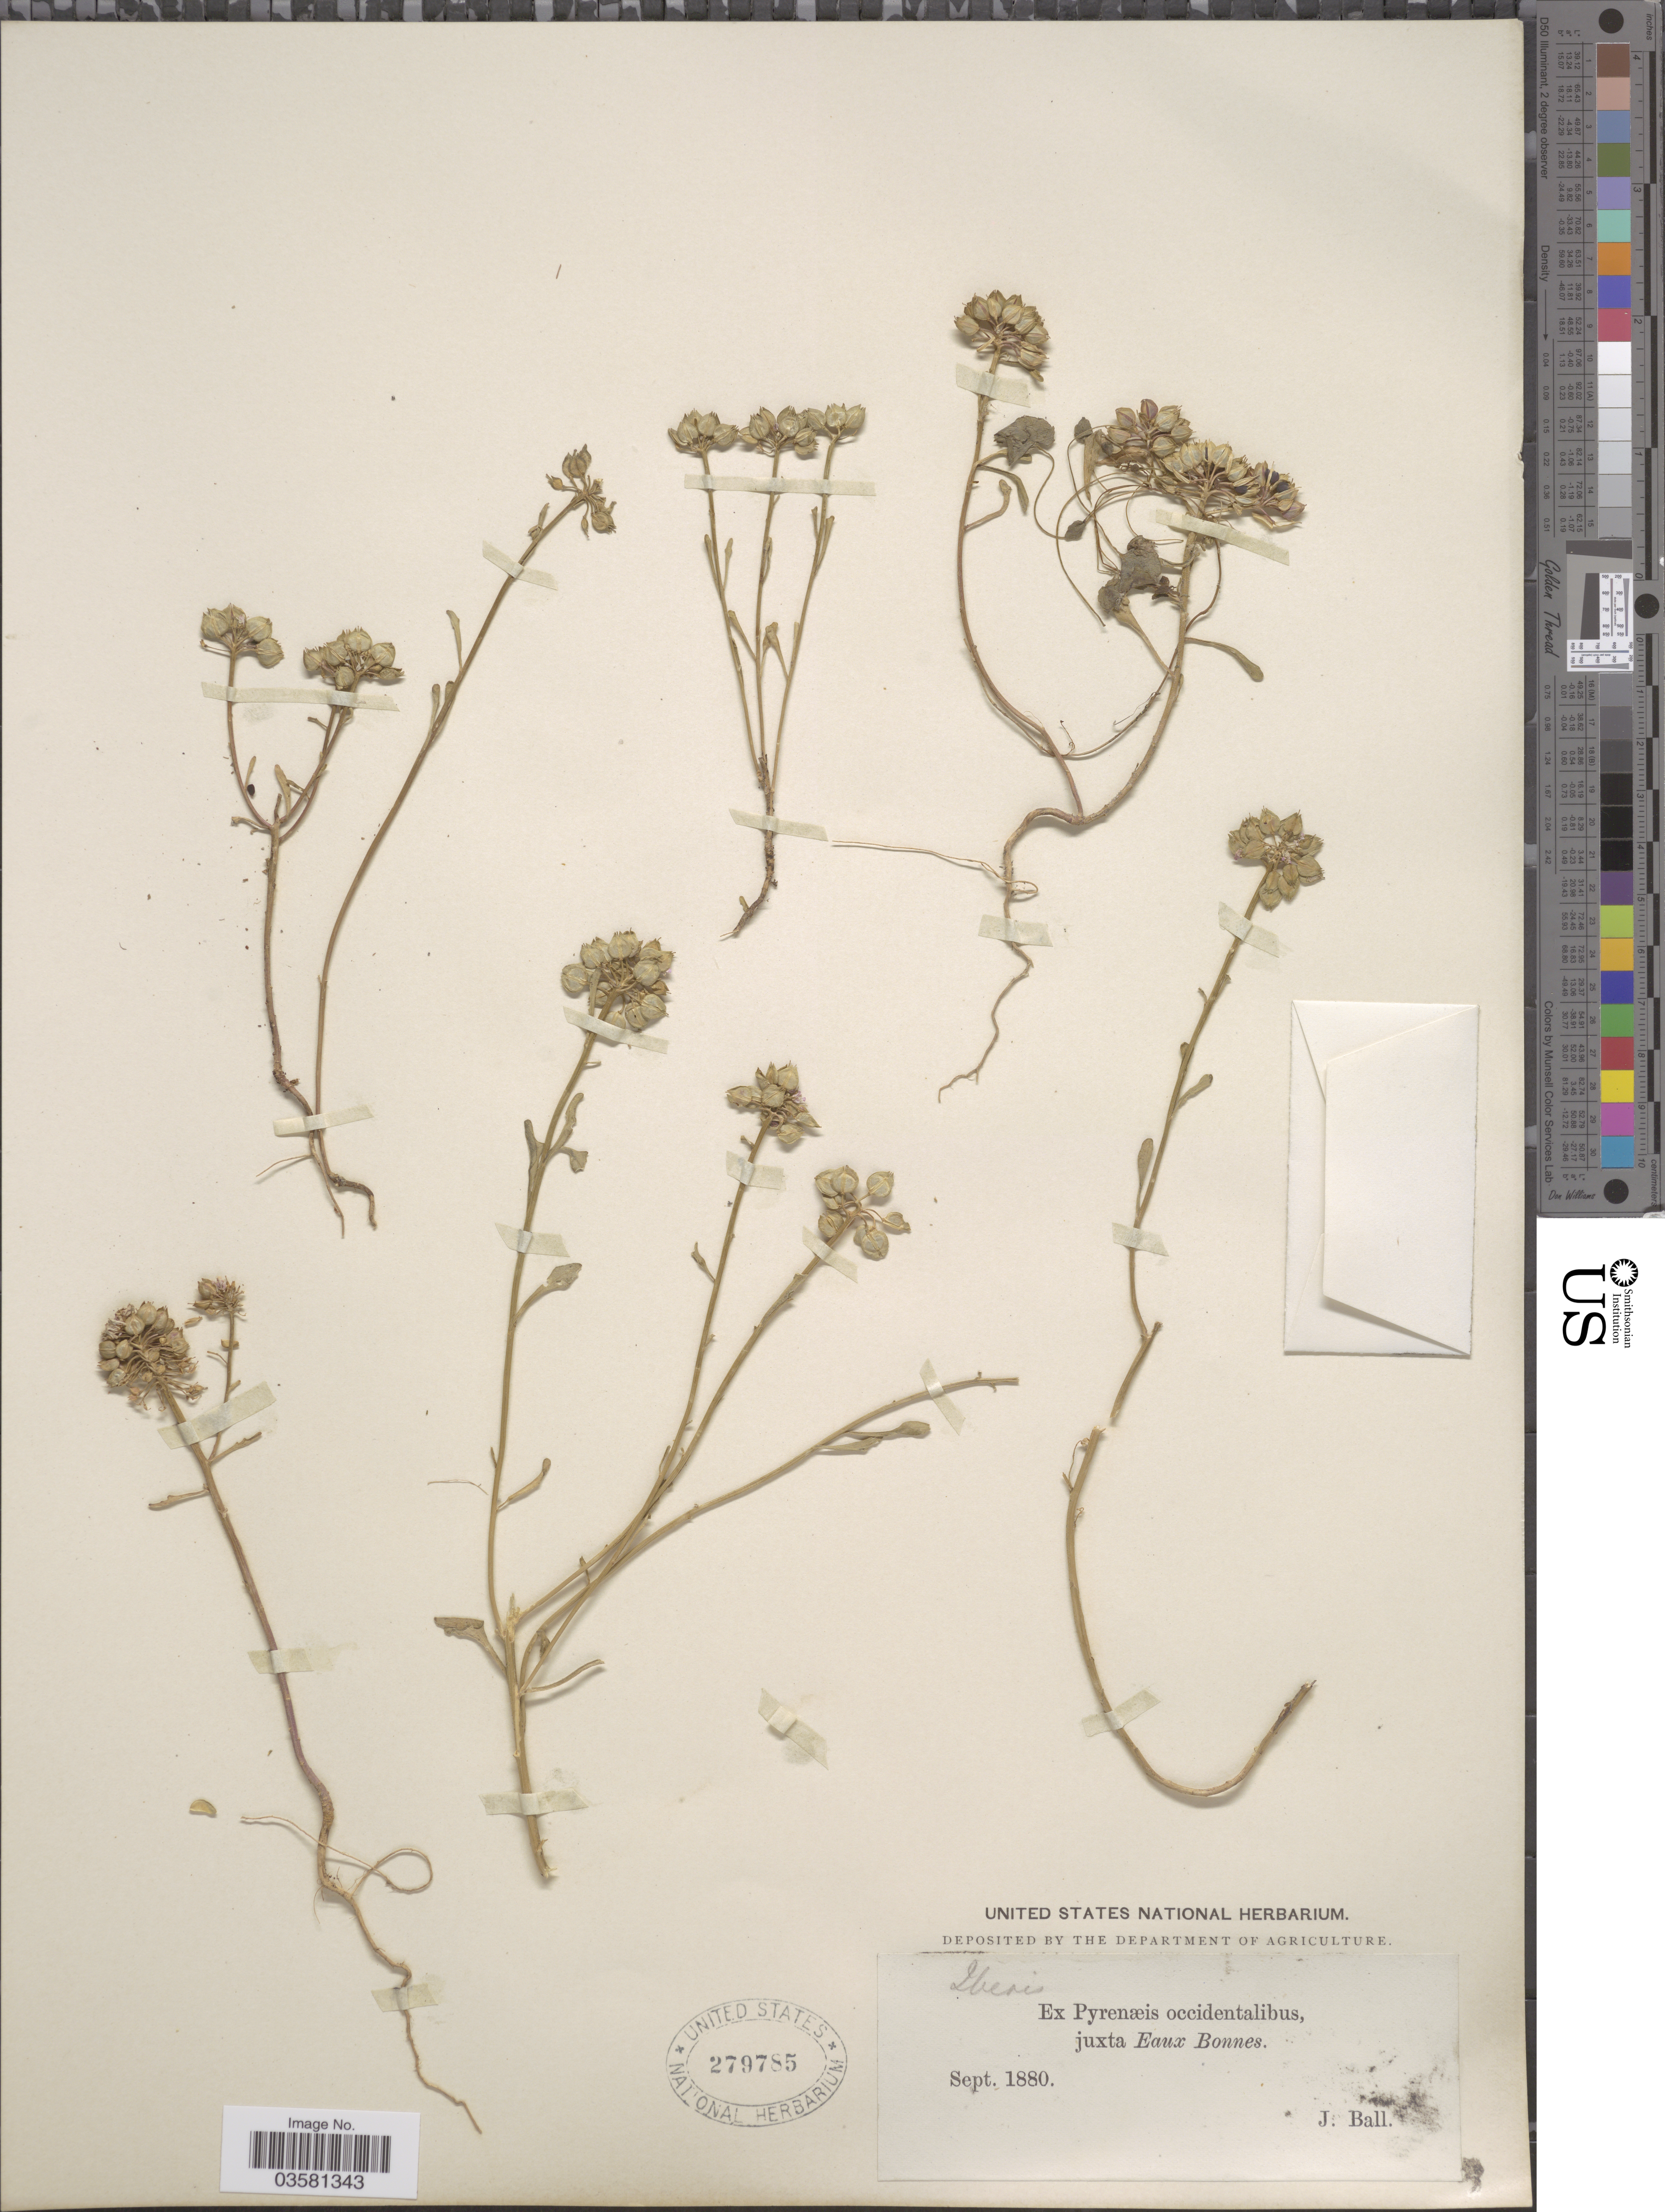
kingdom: Plantae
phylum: Tracheophyta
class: Magnoliopsida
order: Brassicales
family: Brassicaceae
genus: Iberis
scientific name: Iberis sp.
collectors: J. Ball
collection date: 1880-09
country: France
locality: Ex Pyrenæis occidentalibus, juxta Eaux Bonnes.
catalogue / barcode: US 279785